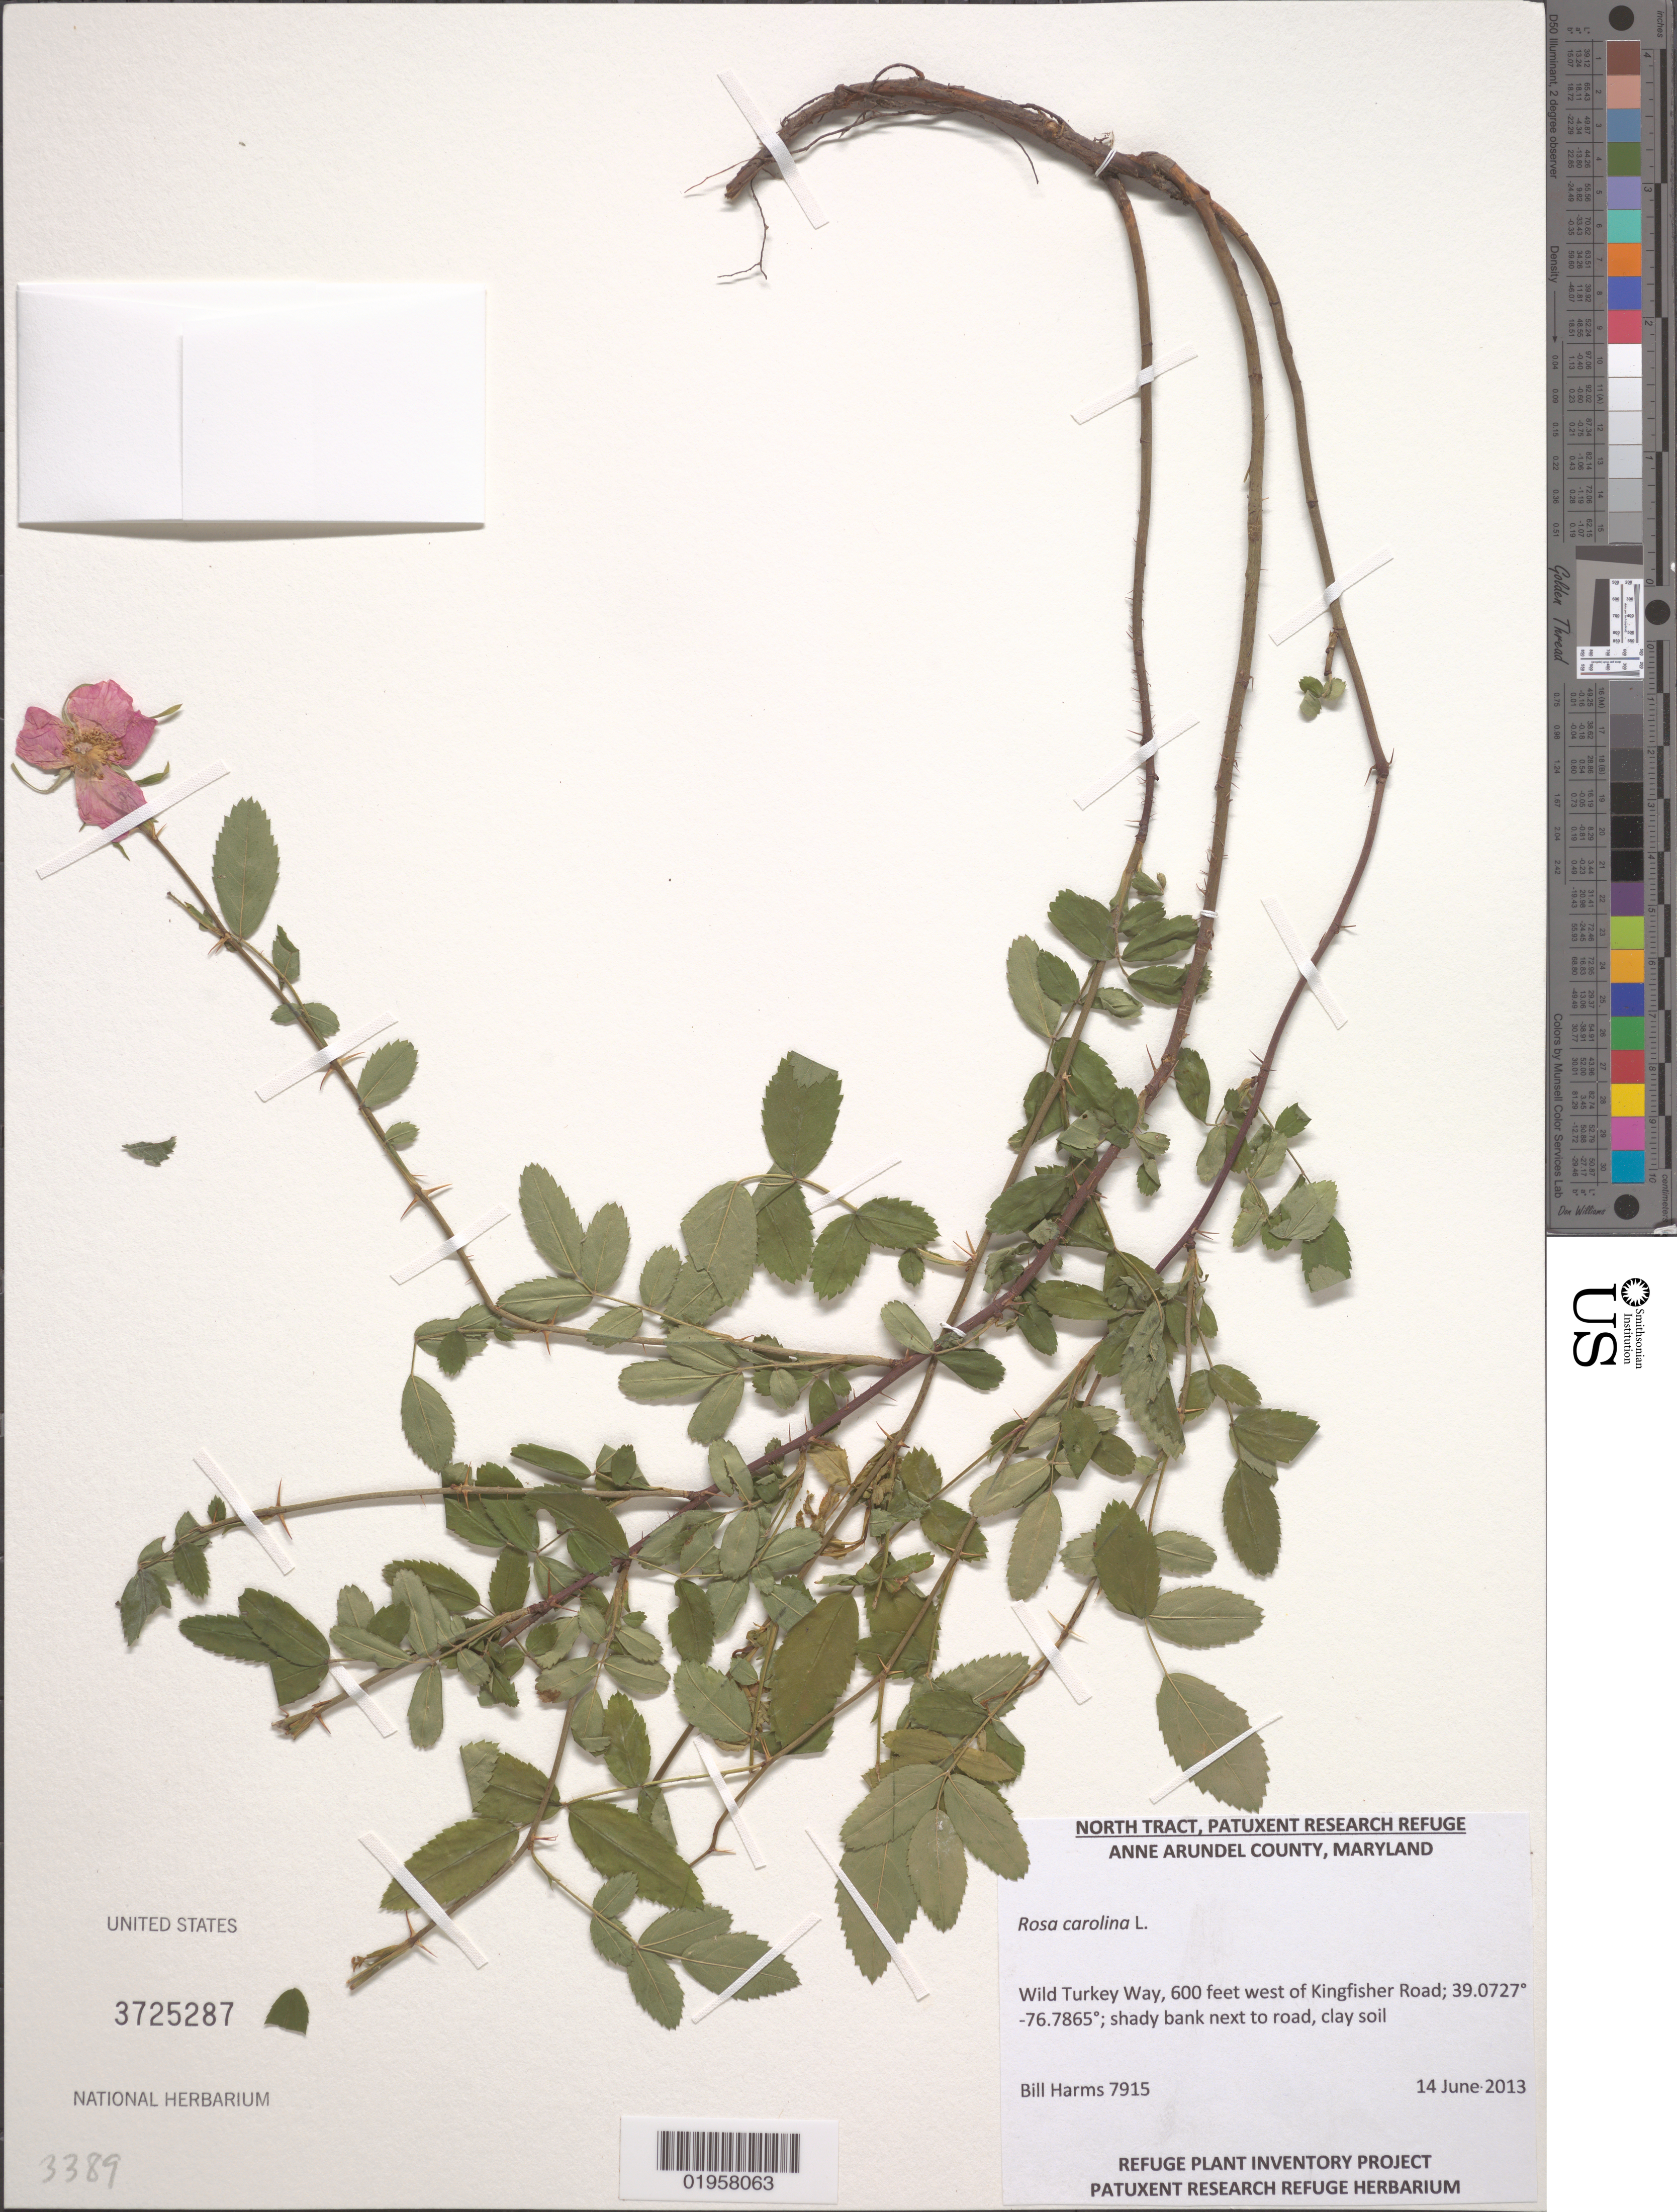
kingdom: Plantae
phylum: Tracheophyta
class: Magnoliopsida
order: Rosales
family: Rosaceae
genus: Rosa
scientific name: Rosa carolina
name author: L.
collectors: B. Harms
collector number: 7915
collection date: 2013-06-14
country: United States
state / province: Maryland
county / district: Anne Arundel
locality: Patuxent Research Refuge, North Tract. Wild Turkey Way, 600 feet W of Kingfisher road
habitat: Shady bank next to road, clay soil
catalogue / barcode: US 3725287